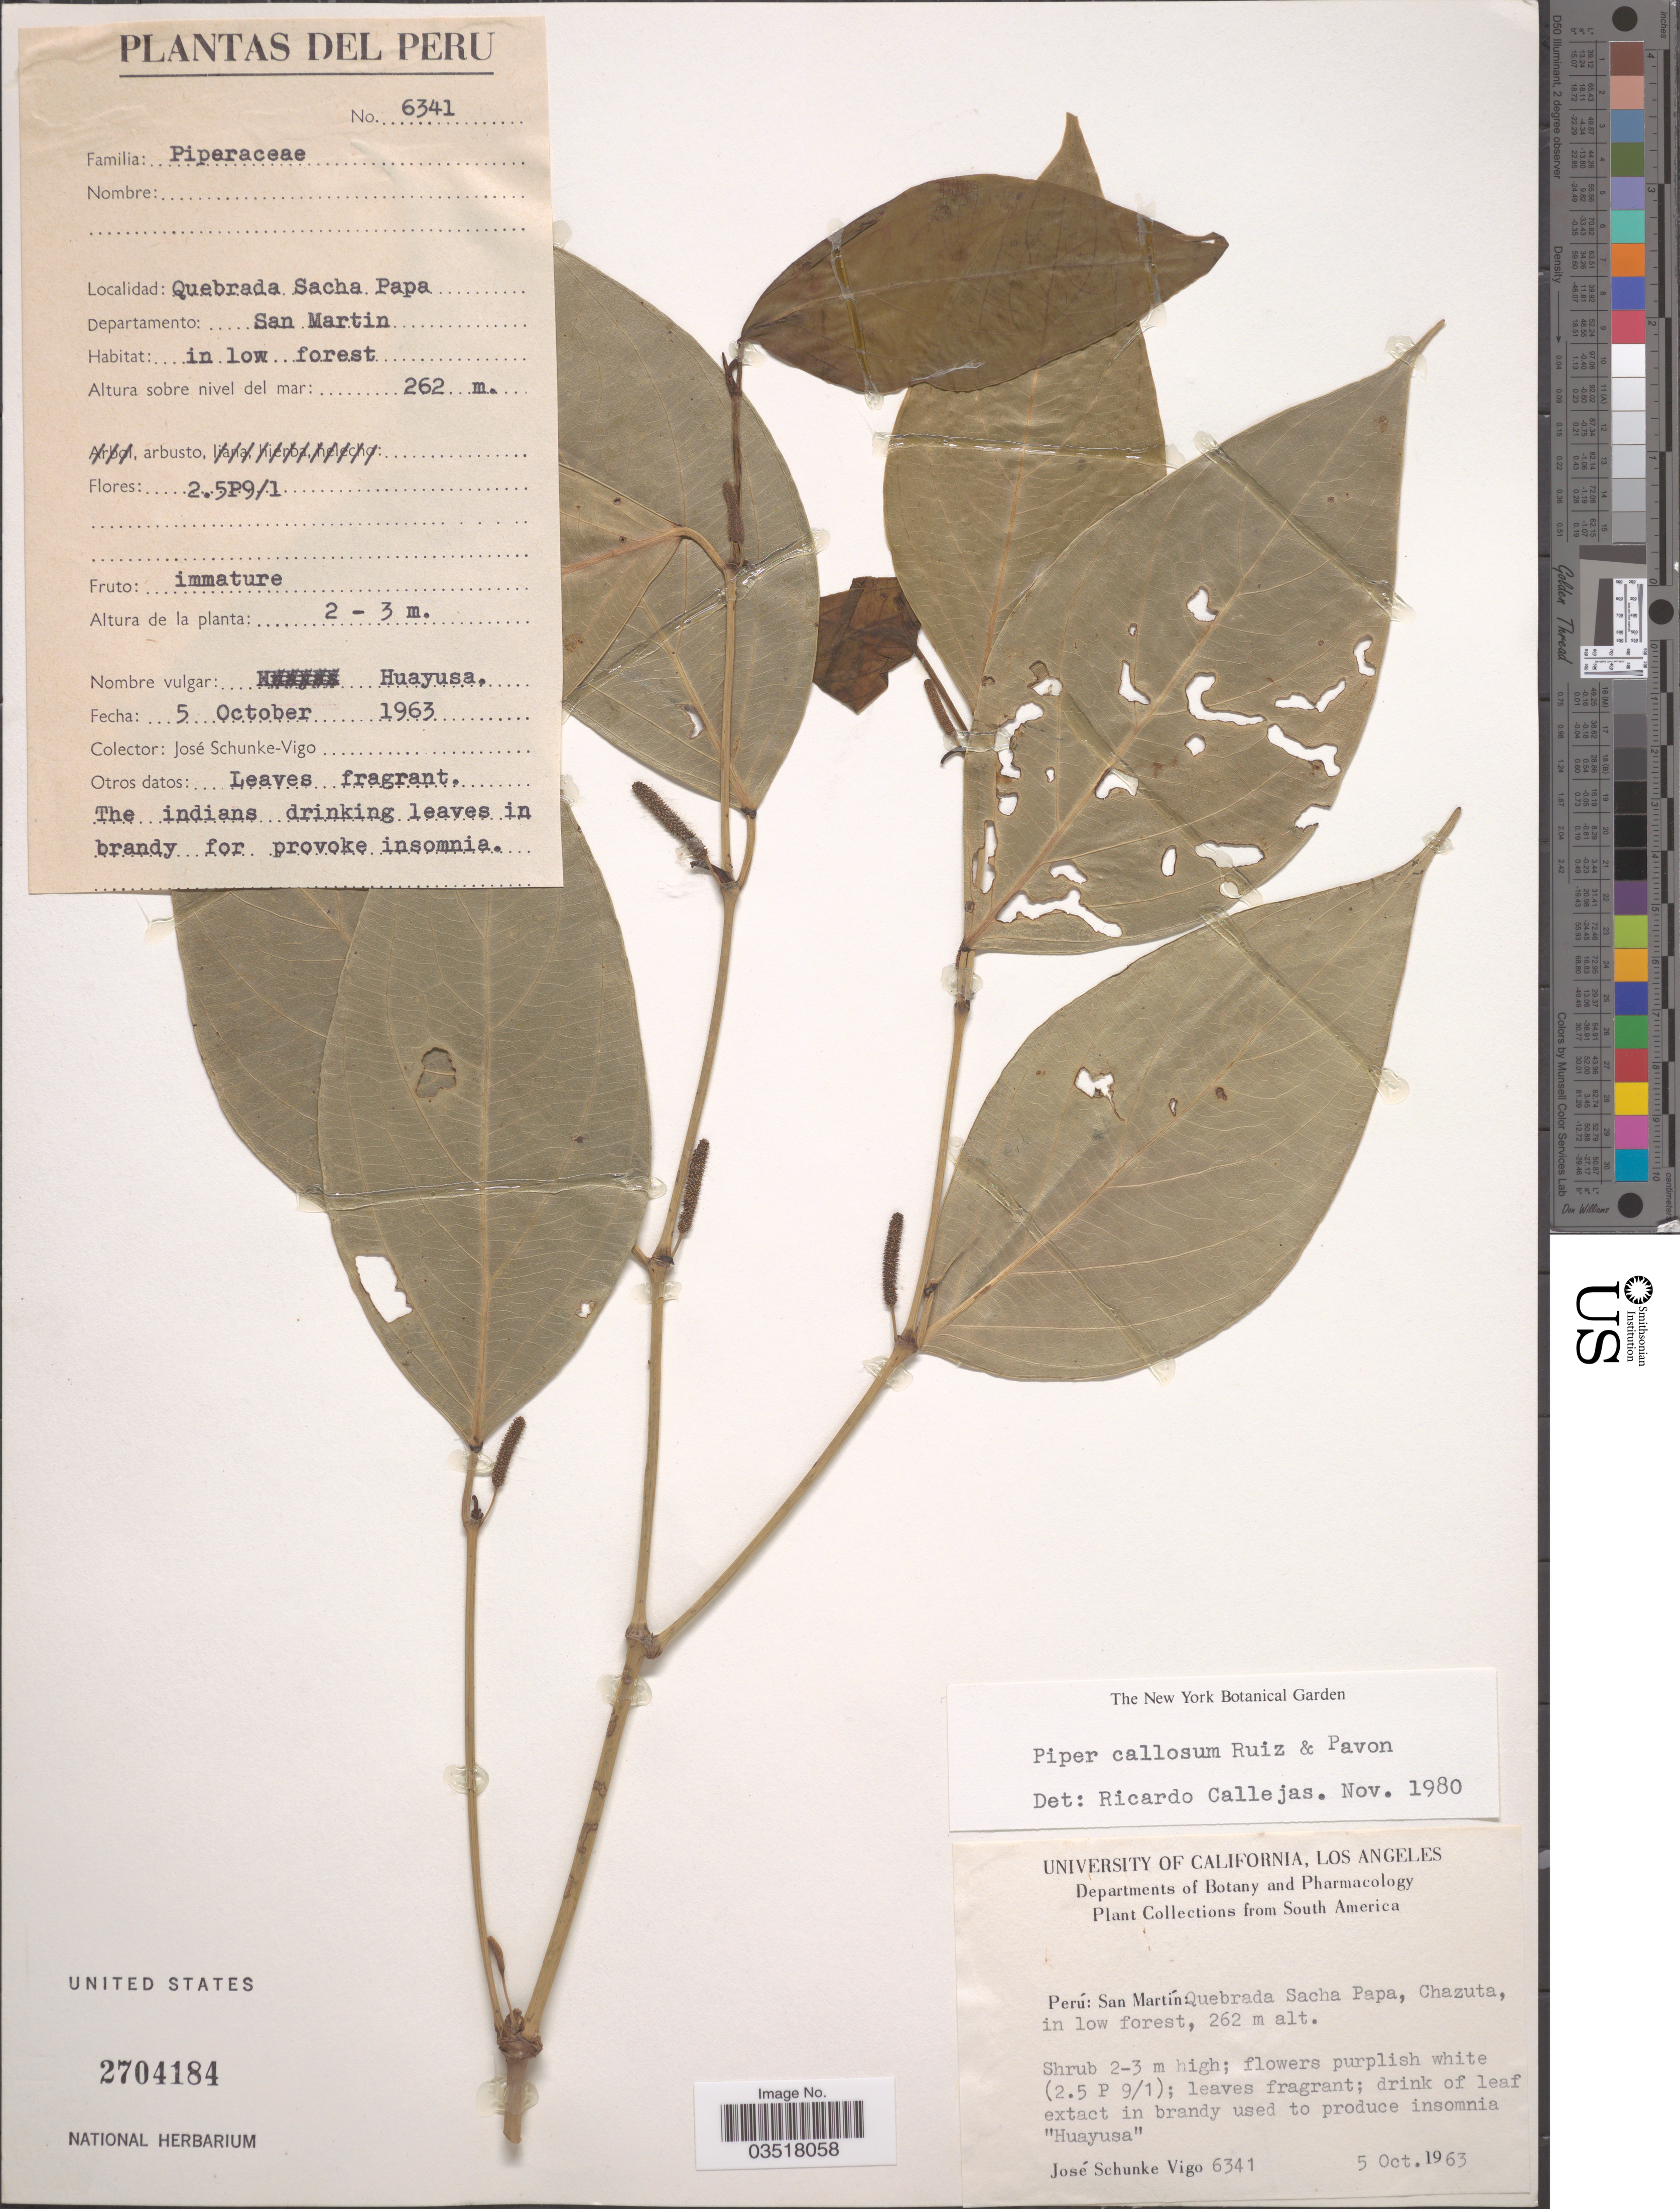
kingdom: Plantae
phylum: Tracheophyta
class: Magnoliopsida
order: Piperales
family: Piperaceae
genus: Piper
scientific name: Piper callosum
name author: Ruiz & Pav.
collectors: J. Schunke Vigo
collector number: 6341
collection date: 1963-10-05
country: Peru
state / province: San Martín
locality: Quebrada Sacha Papa, Chazuta. Departamento: San Martin.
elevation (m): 262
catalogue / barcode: US 2704184